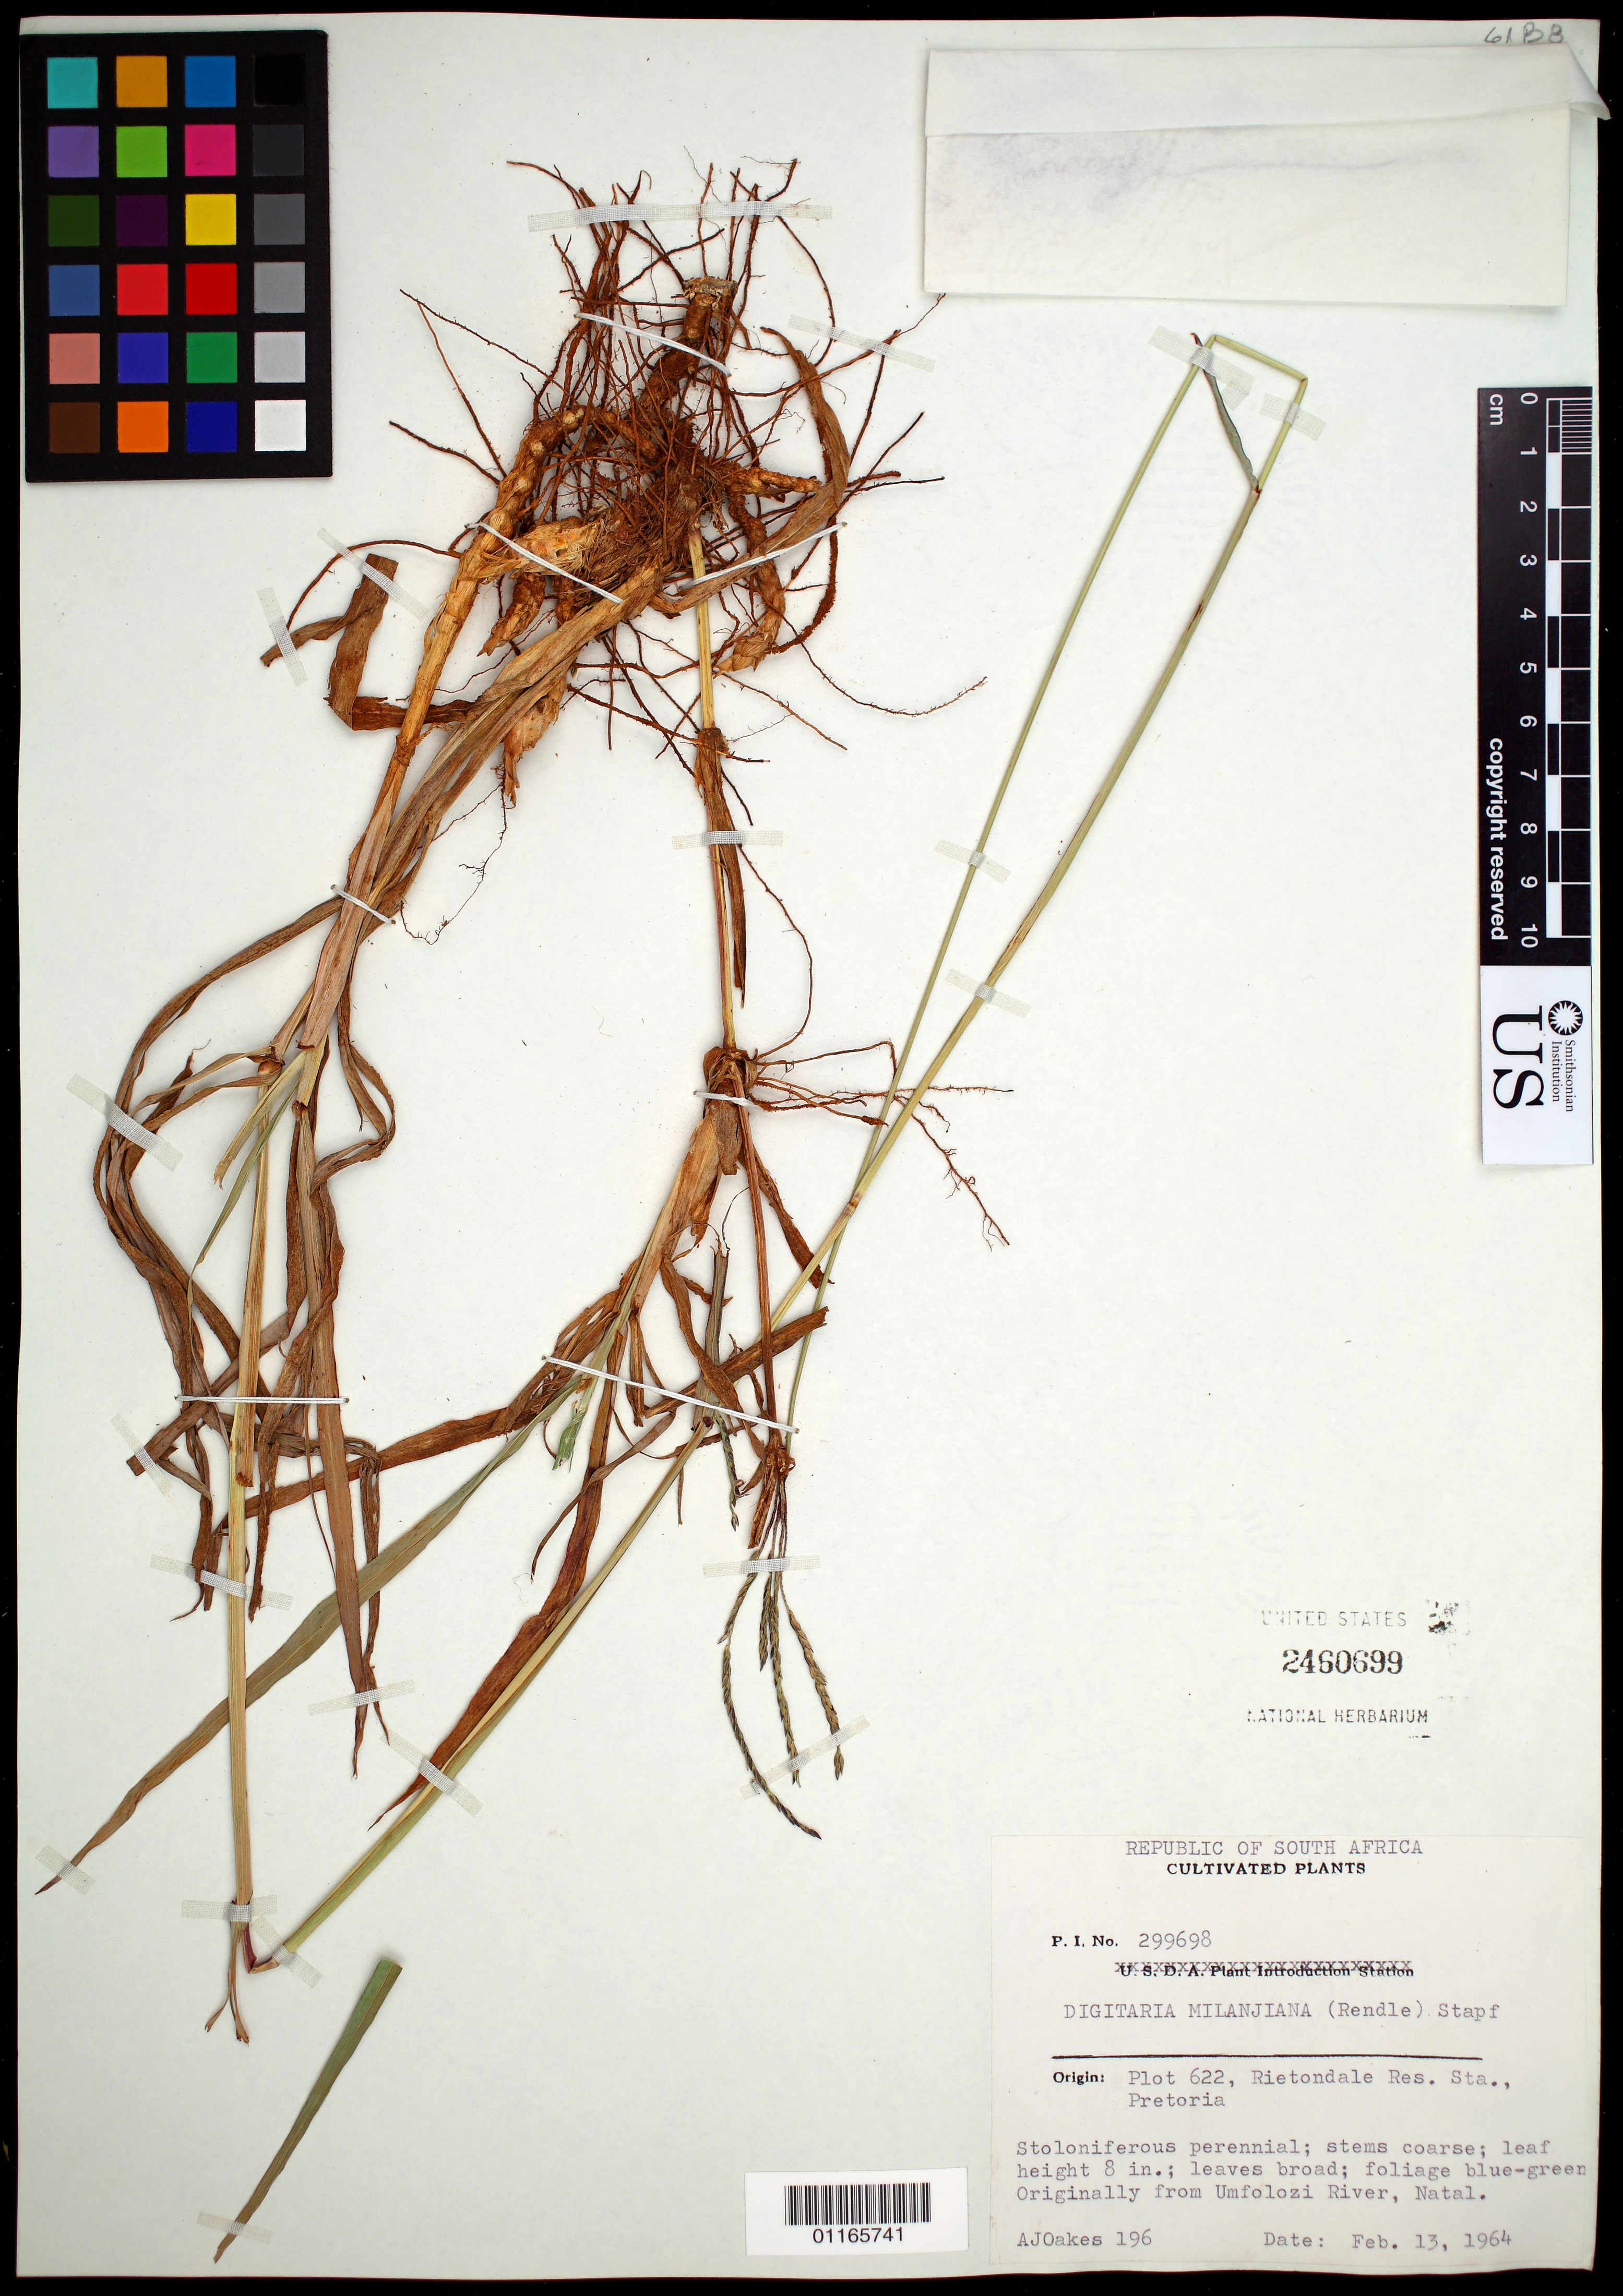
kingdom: Plantae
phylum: Tracheophyta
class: Liliopsida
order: Poales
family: Poaceae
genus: Digitaria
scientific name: Digitaria milanjiana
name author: (Rendle) Stapf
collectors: A. Oakes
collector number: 196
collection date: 1964-02-13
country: South Africa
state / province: KwaZulu-Natal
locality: Originally from Umfolozi River, Natal.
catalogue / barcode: US 2460699